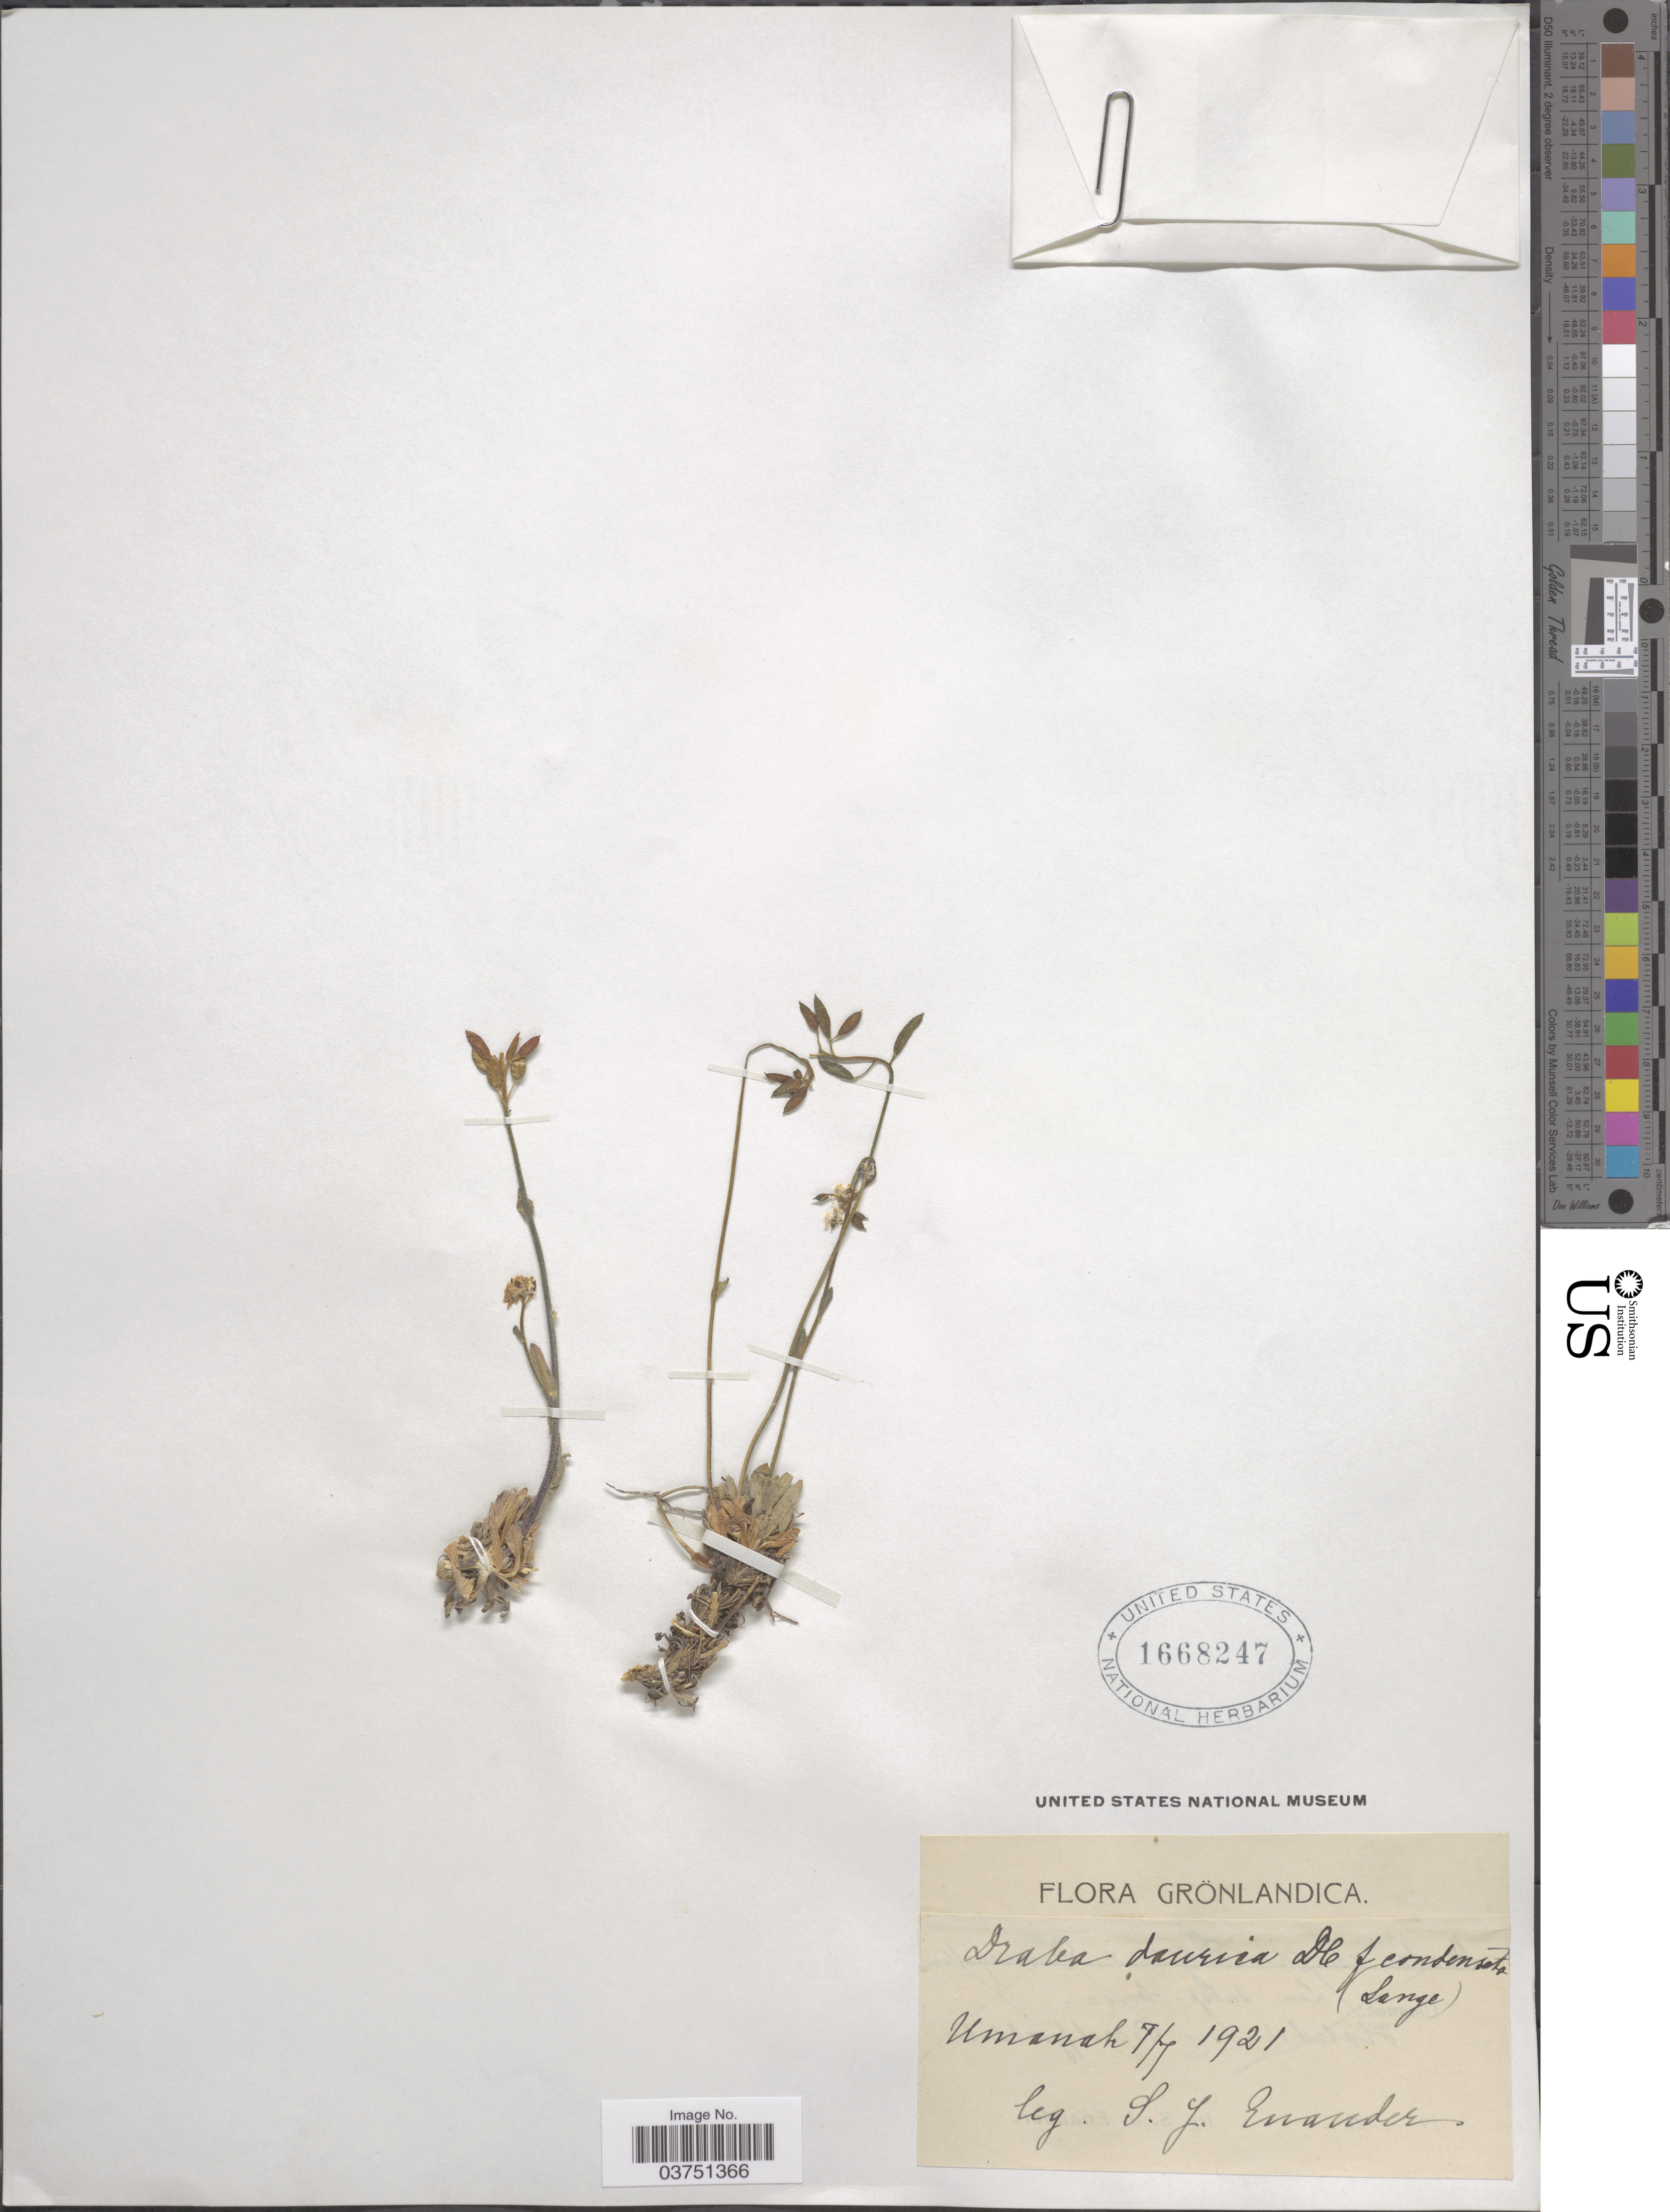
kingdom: Plantae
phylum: Tracheophyta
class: Magnoliopsida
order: Brassicales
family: Brassicaceae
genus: Draba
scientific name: Draba glabella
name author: Pursh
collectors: S. Enander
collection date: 1921-07-07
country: Greenland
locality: Grönlandica. Umanah.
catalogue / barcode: US 1668247